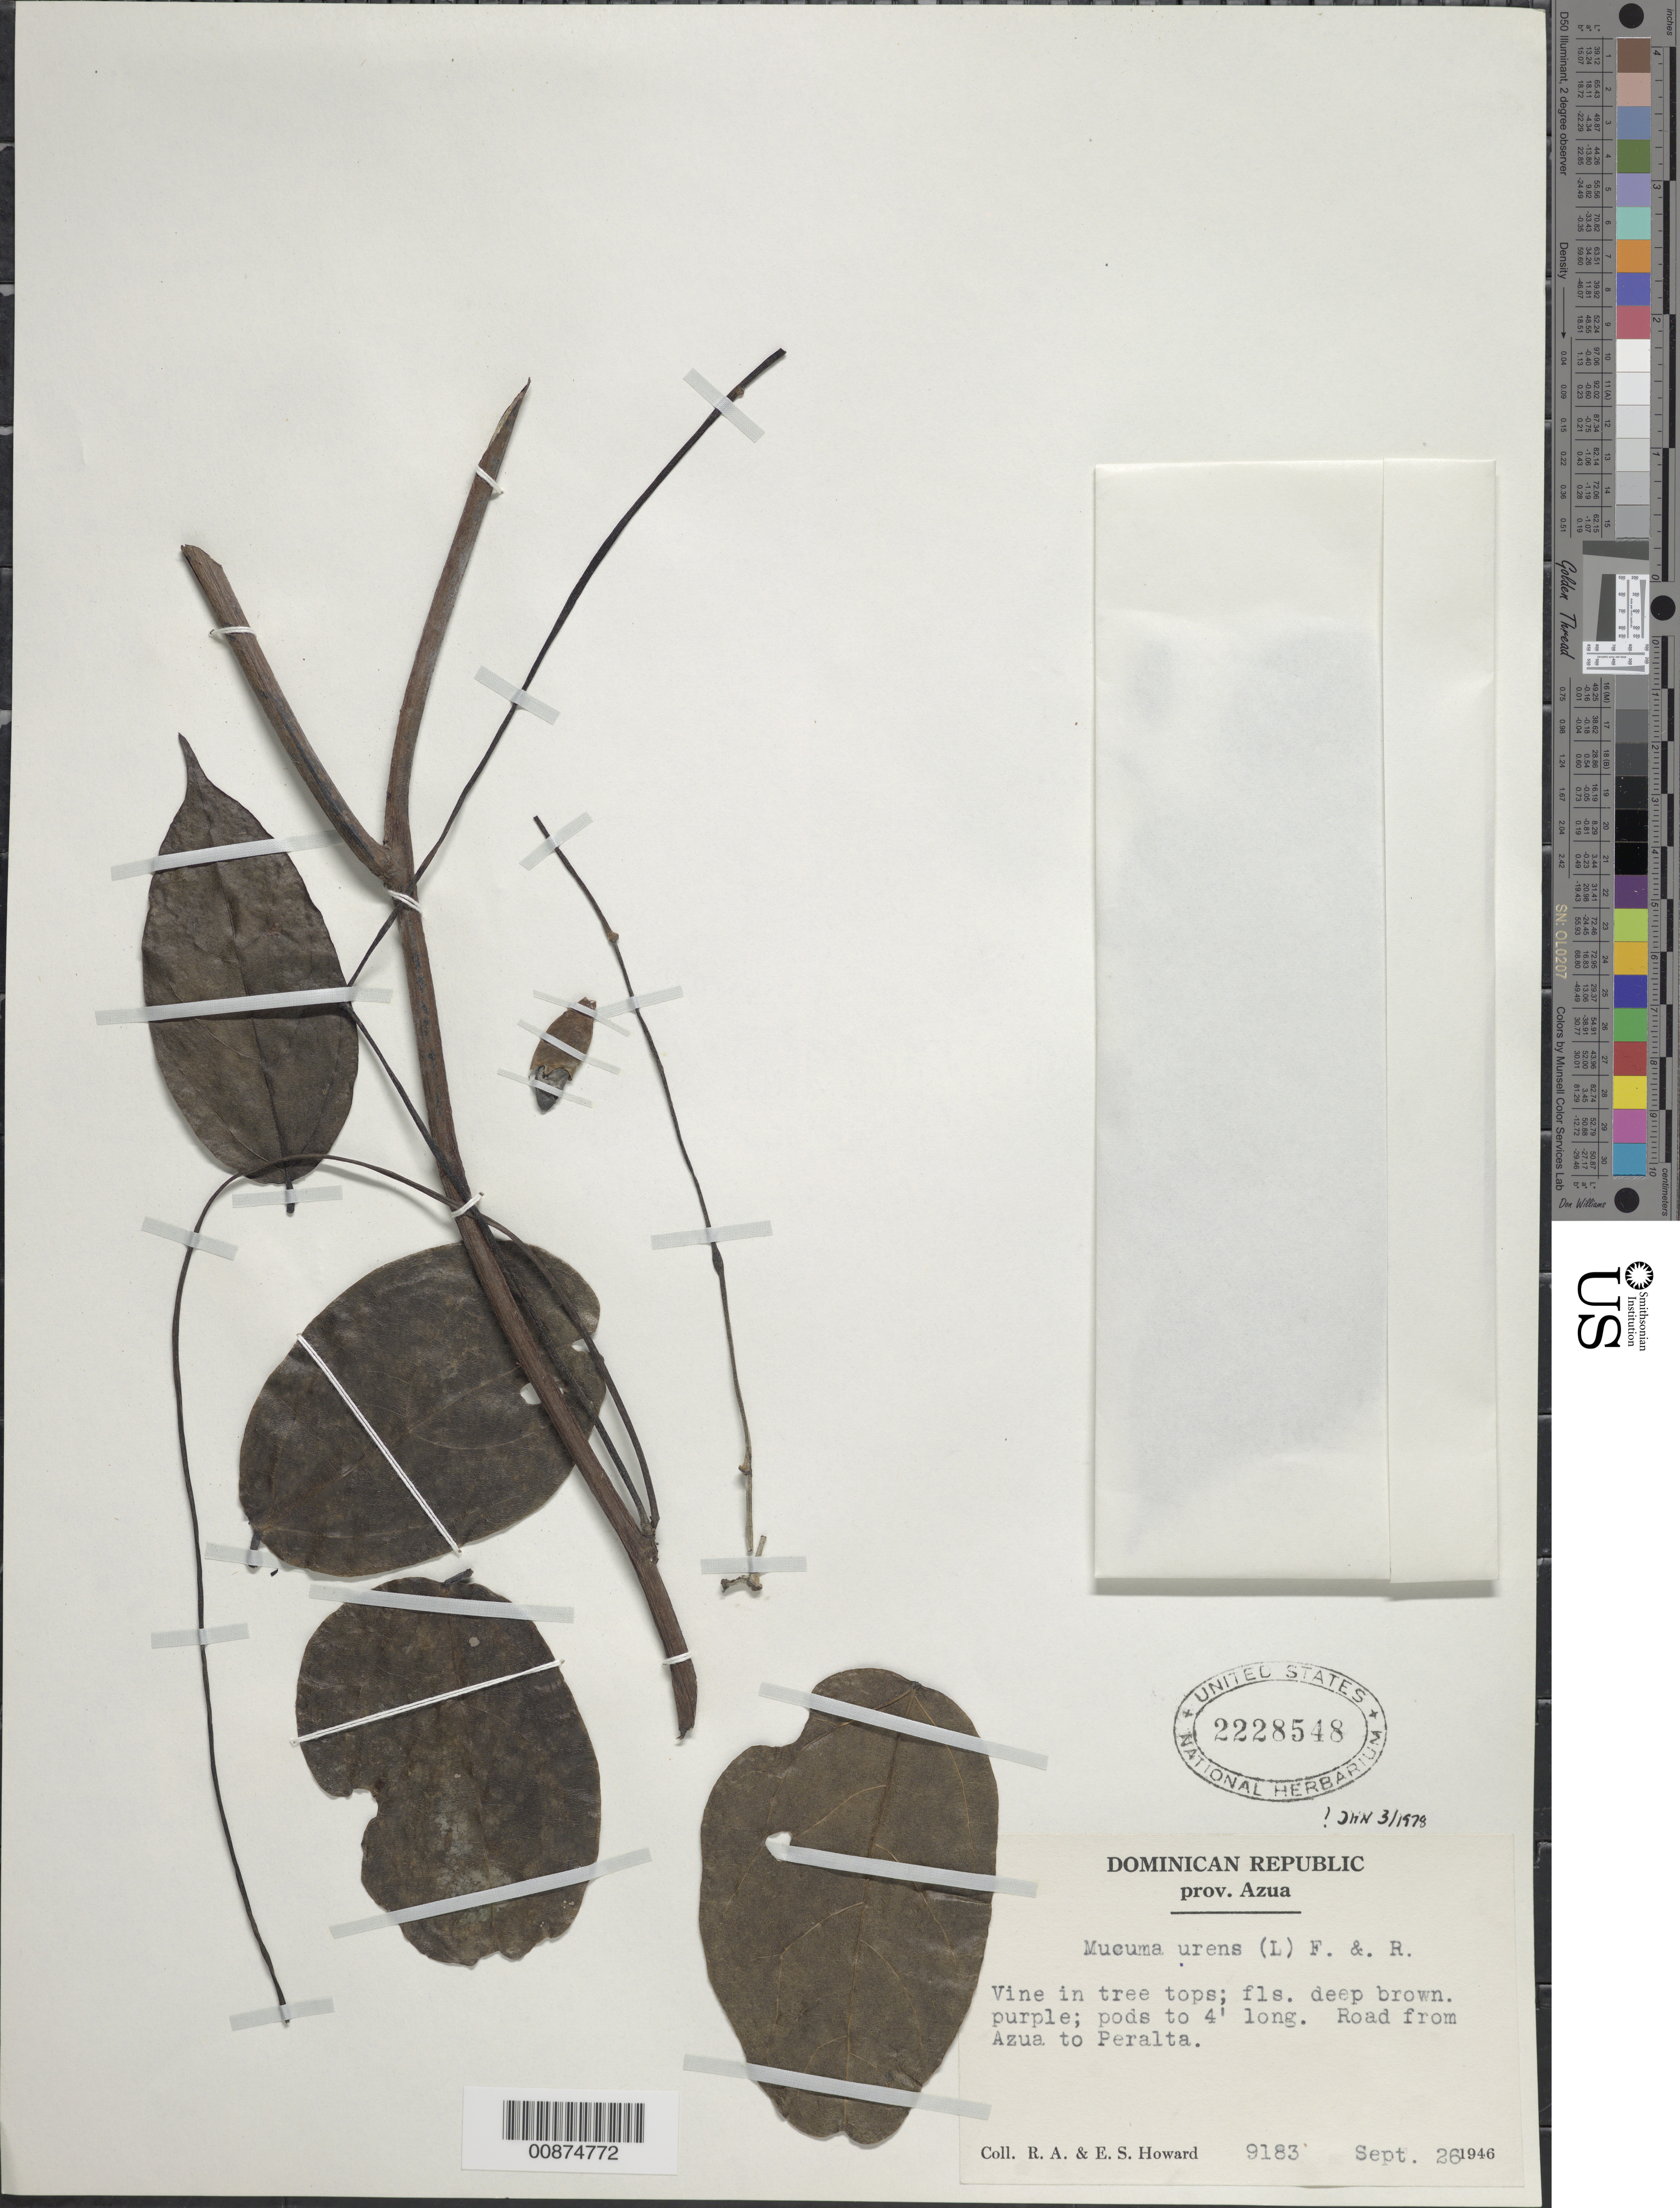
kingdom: Plantae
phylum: Tracheophyta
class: Magnoliopsida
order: Fabales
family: Fabaceae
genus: Mucuna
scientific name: Mucuna urens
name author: (L.) Medik.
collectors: R. A. Howard & E. S. Howard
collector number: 9183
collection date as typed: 26 Sep 1946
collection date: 1946-09-26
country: Dominican Republic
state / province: Azua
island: Hispaniola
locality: Road from Azua to Peralta.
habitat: In tree tops.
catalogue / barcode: US 2228548